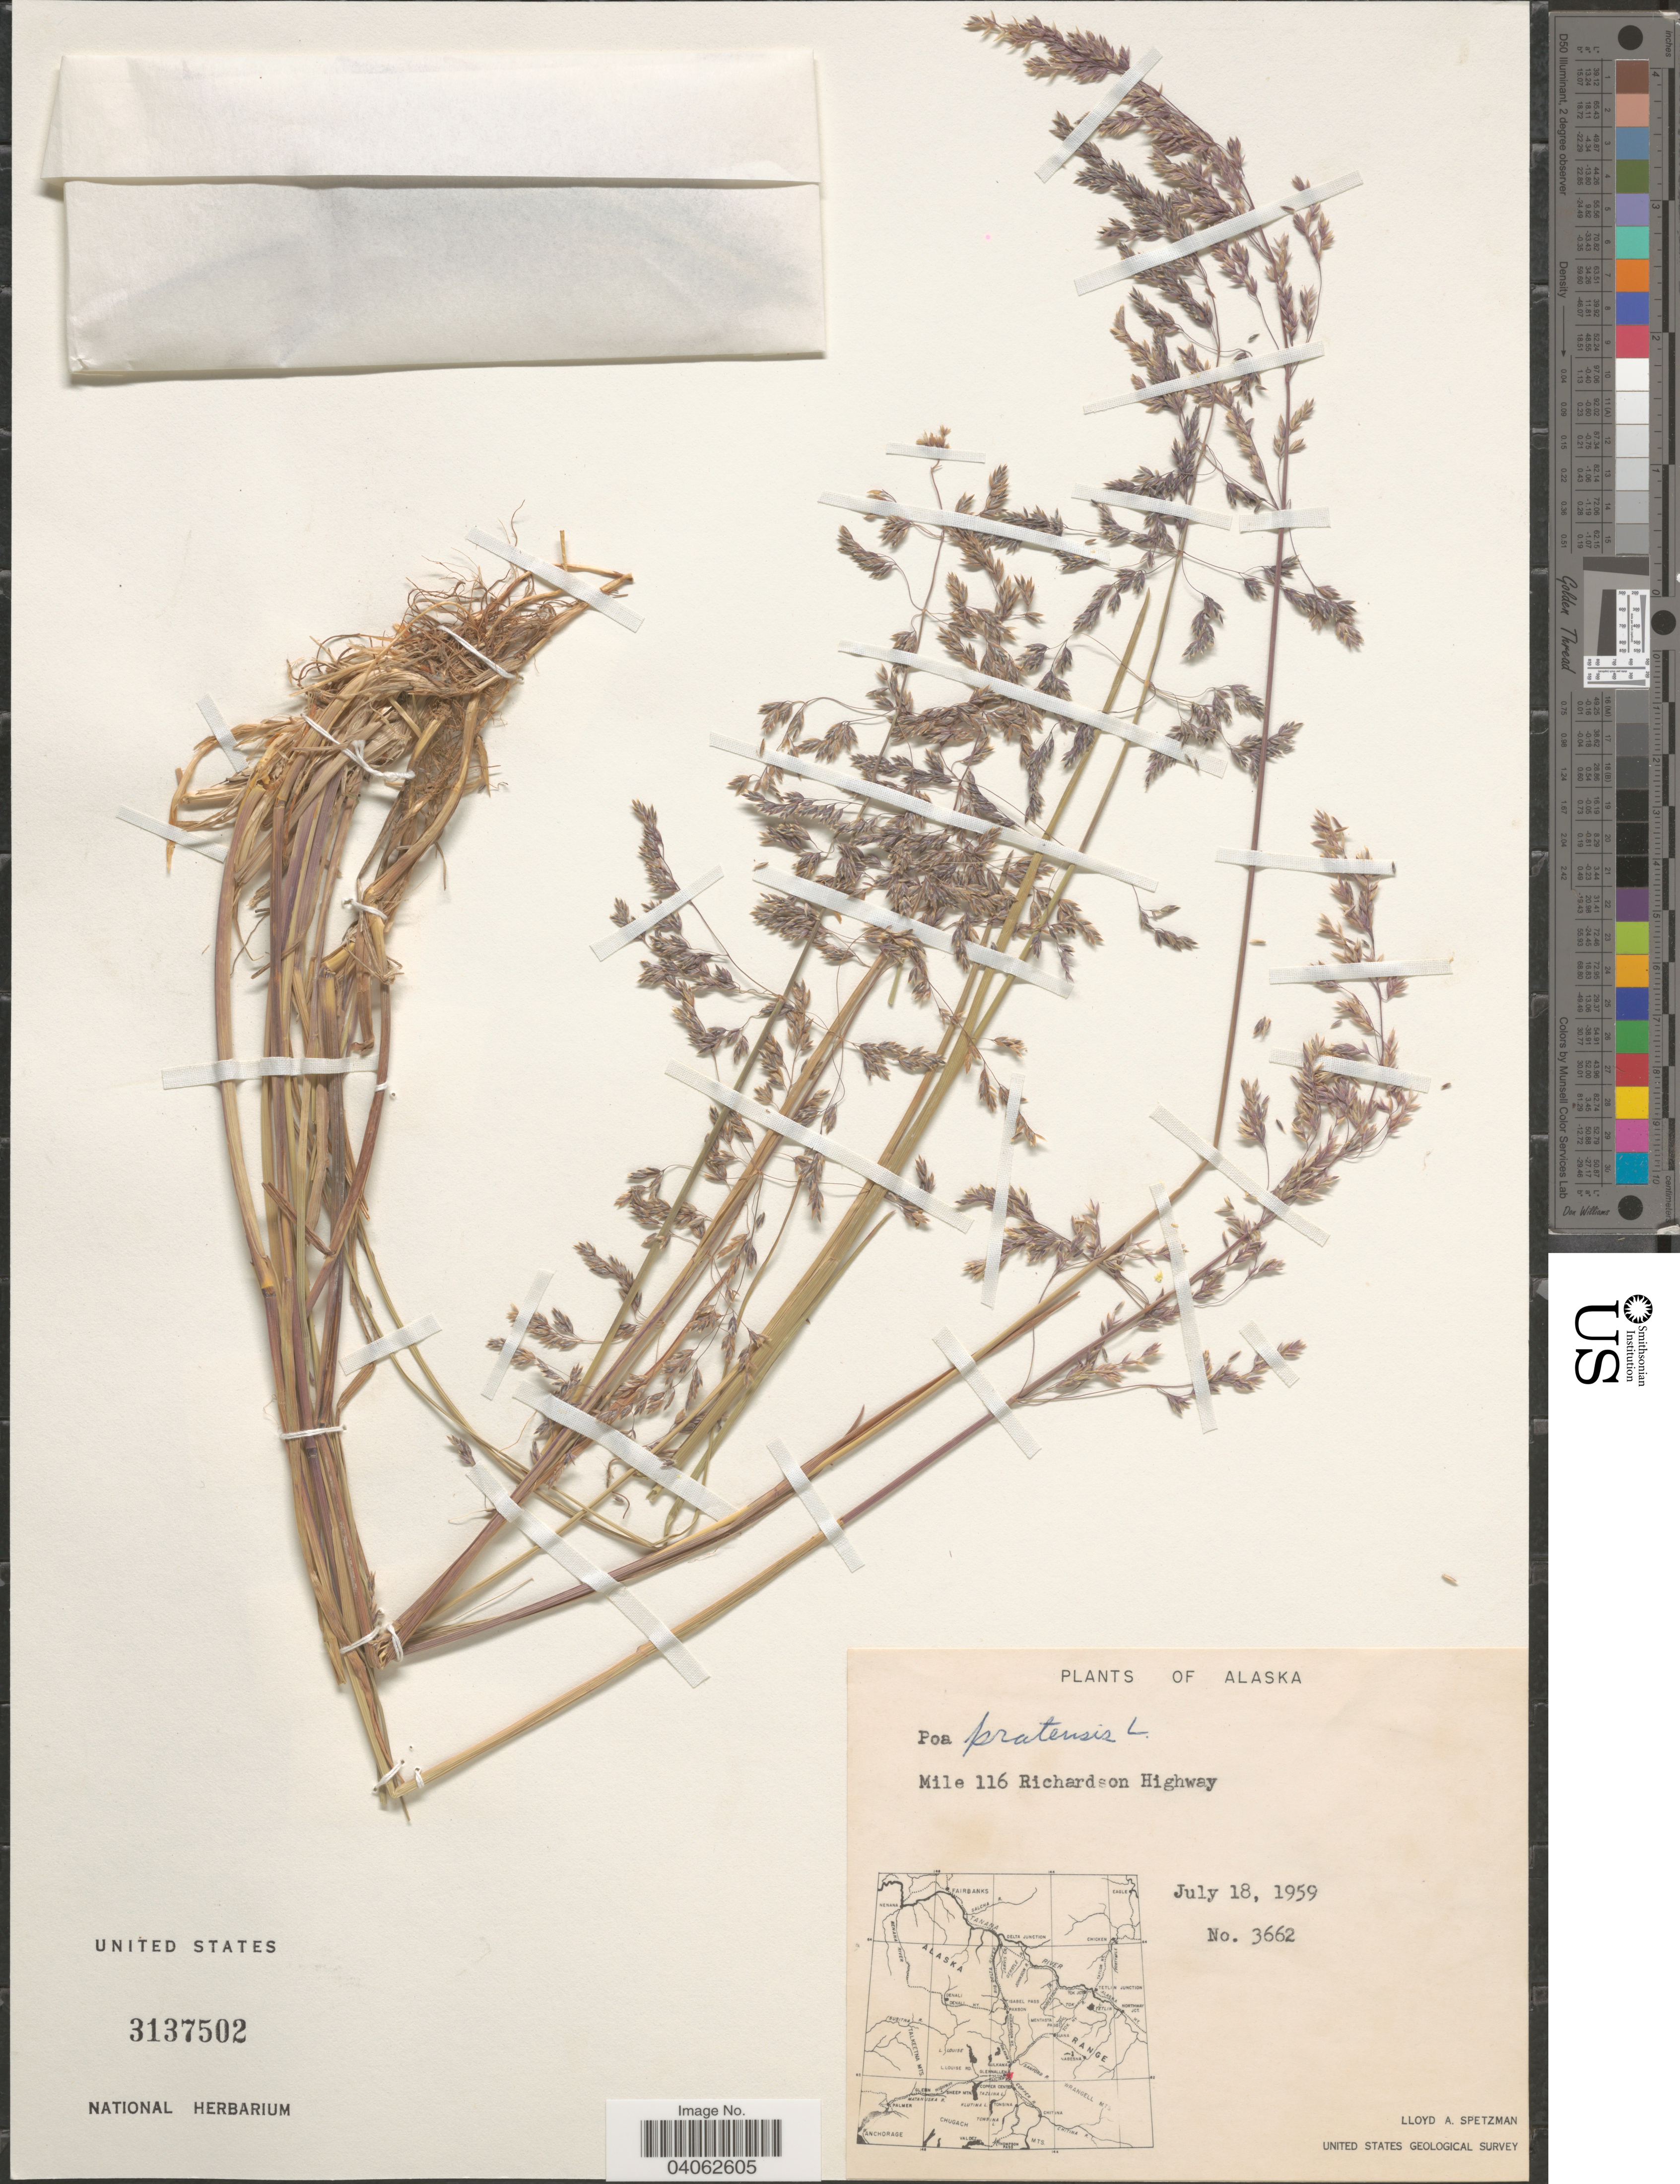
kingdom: Plantae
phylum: Tracheophyta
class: Liliopsida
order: Poales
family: Poaceae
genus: Poa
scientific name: Poa pratensis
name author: L.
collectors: L. Spetzman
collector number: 3662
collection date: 1959-07-18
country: United States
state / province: Alaska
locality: Mile 116 Richardson Highway.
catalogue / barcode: US 3137502